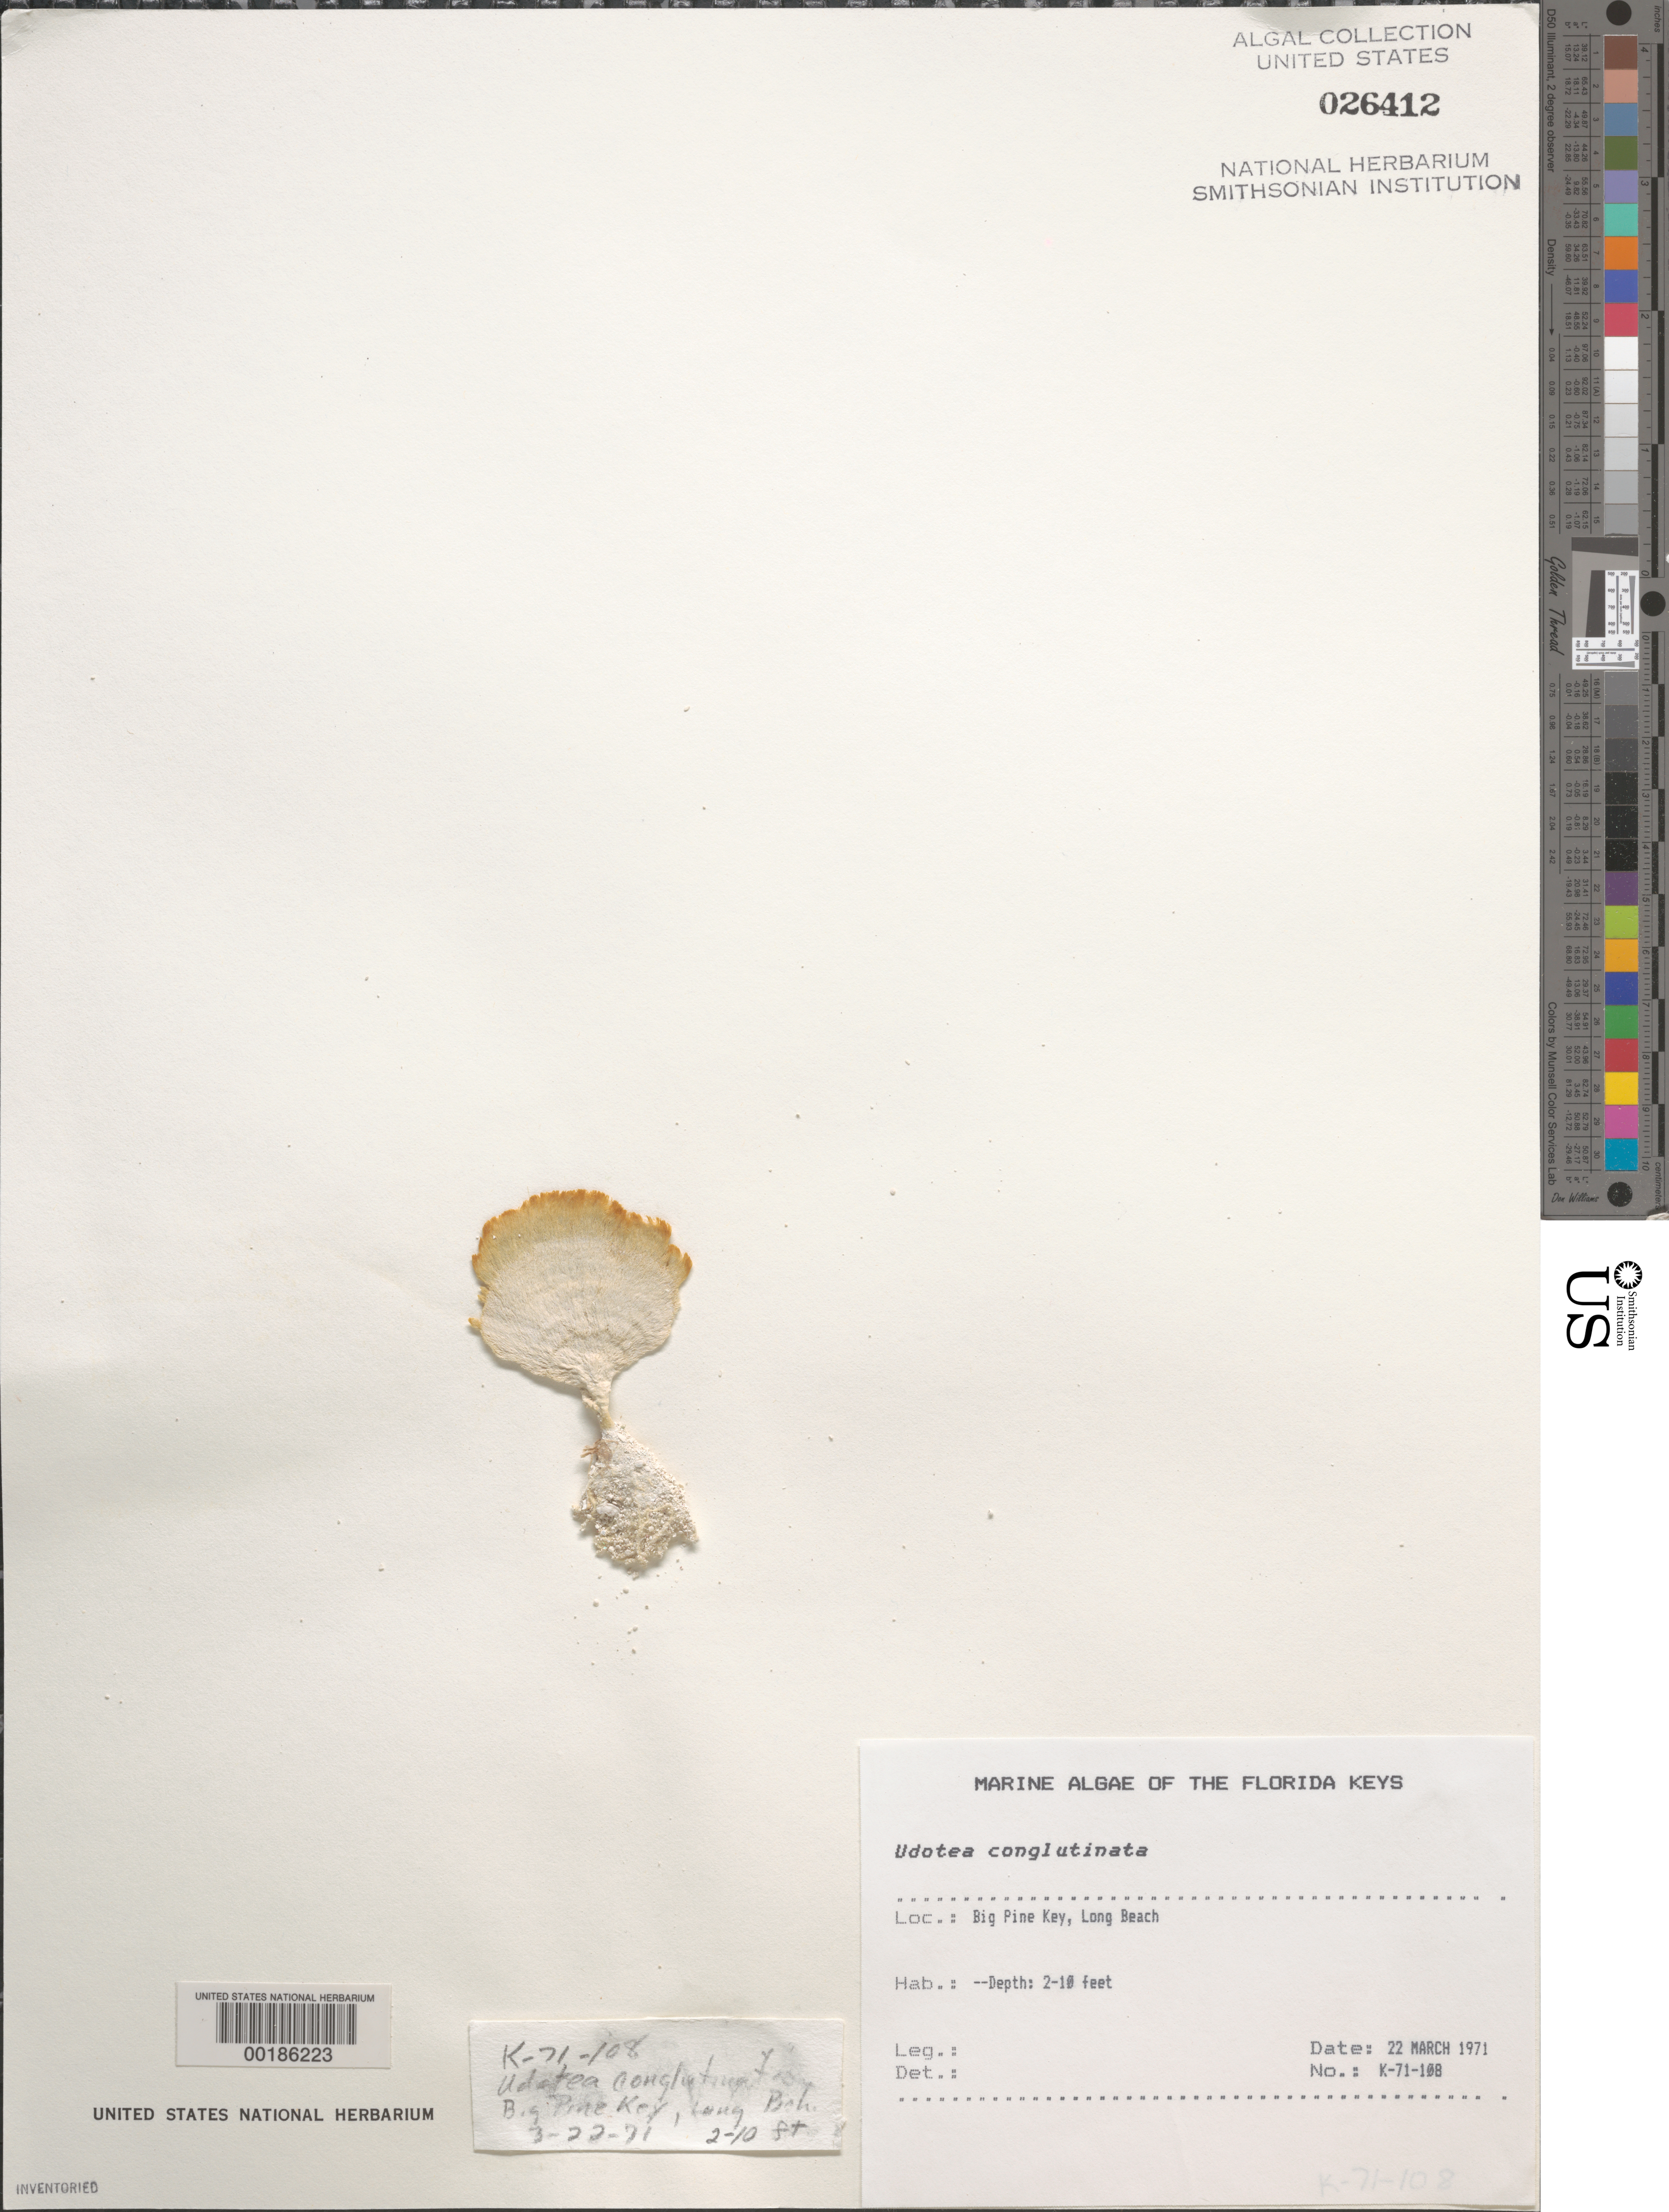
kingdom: Plantae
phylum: Chlorophyta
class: Ulvophyceae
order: Bryopsidales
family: Udoteaceae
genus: Udotea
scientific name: Udotea conglutinata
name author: (Ellis & Sol.) J.V.Lamouroux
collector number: K-71-108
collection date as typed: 22 Mar 1971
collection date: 1971-03-22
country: United States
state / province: Florida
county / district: Monroe County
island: Big Pine Key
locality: Long Beach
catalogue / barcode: US 26412